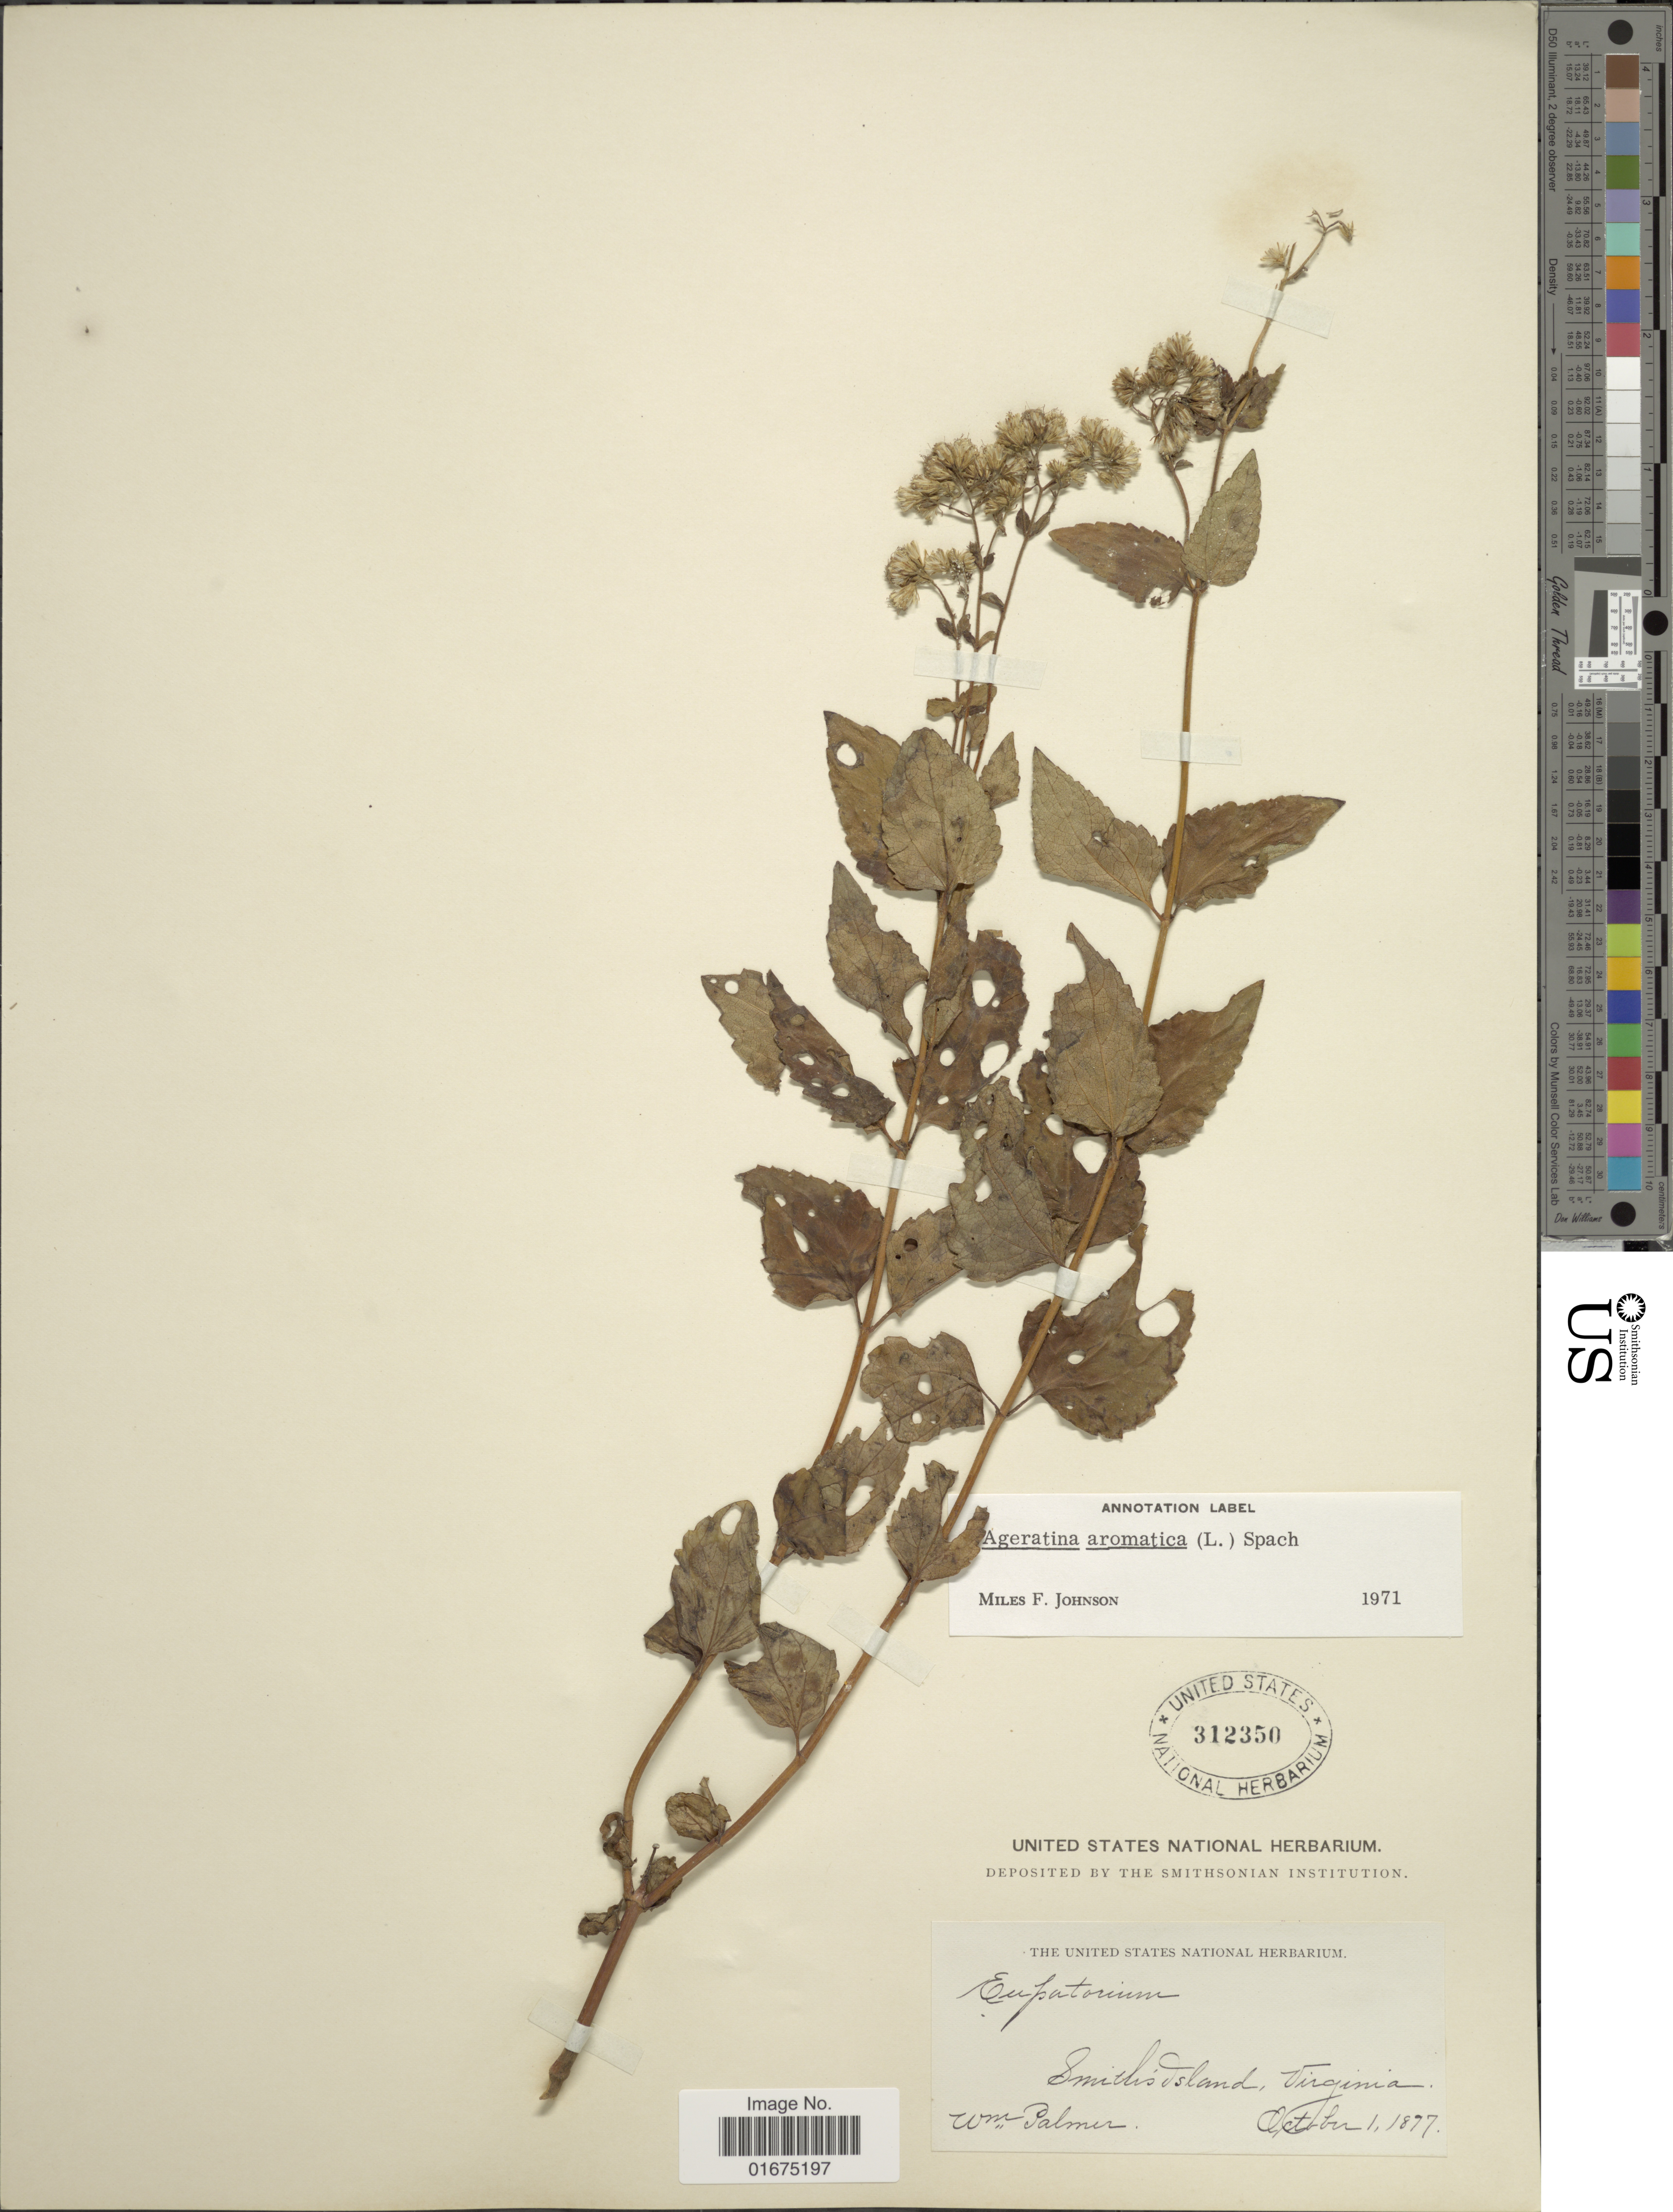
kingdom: Plantae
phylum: Tracheophyta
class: Magnoliopsida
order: Asterales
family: Asteraceae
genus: Ageratina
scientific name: Ageratina aromatica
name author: (L.) Spach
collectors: W. Palmer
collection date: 1897-10-01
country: United States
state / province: Virginia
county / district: Northampton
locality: Smiths Island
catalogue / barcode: US 312350